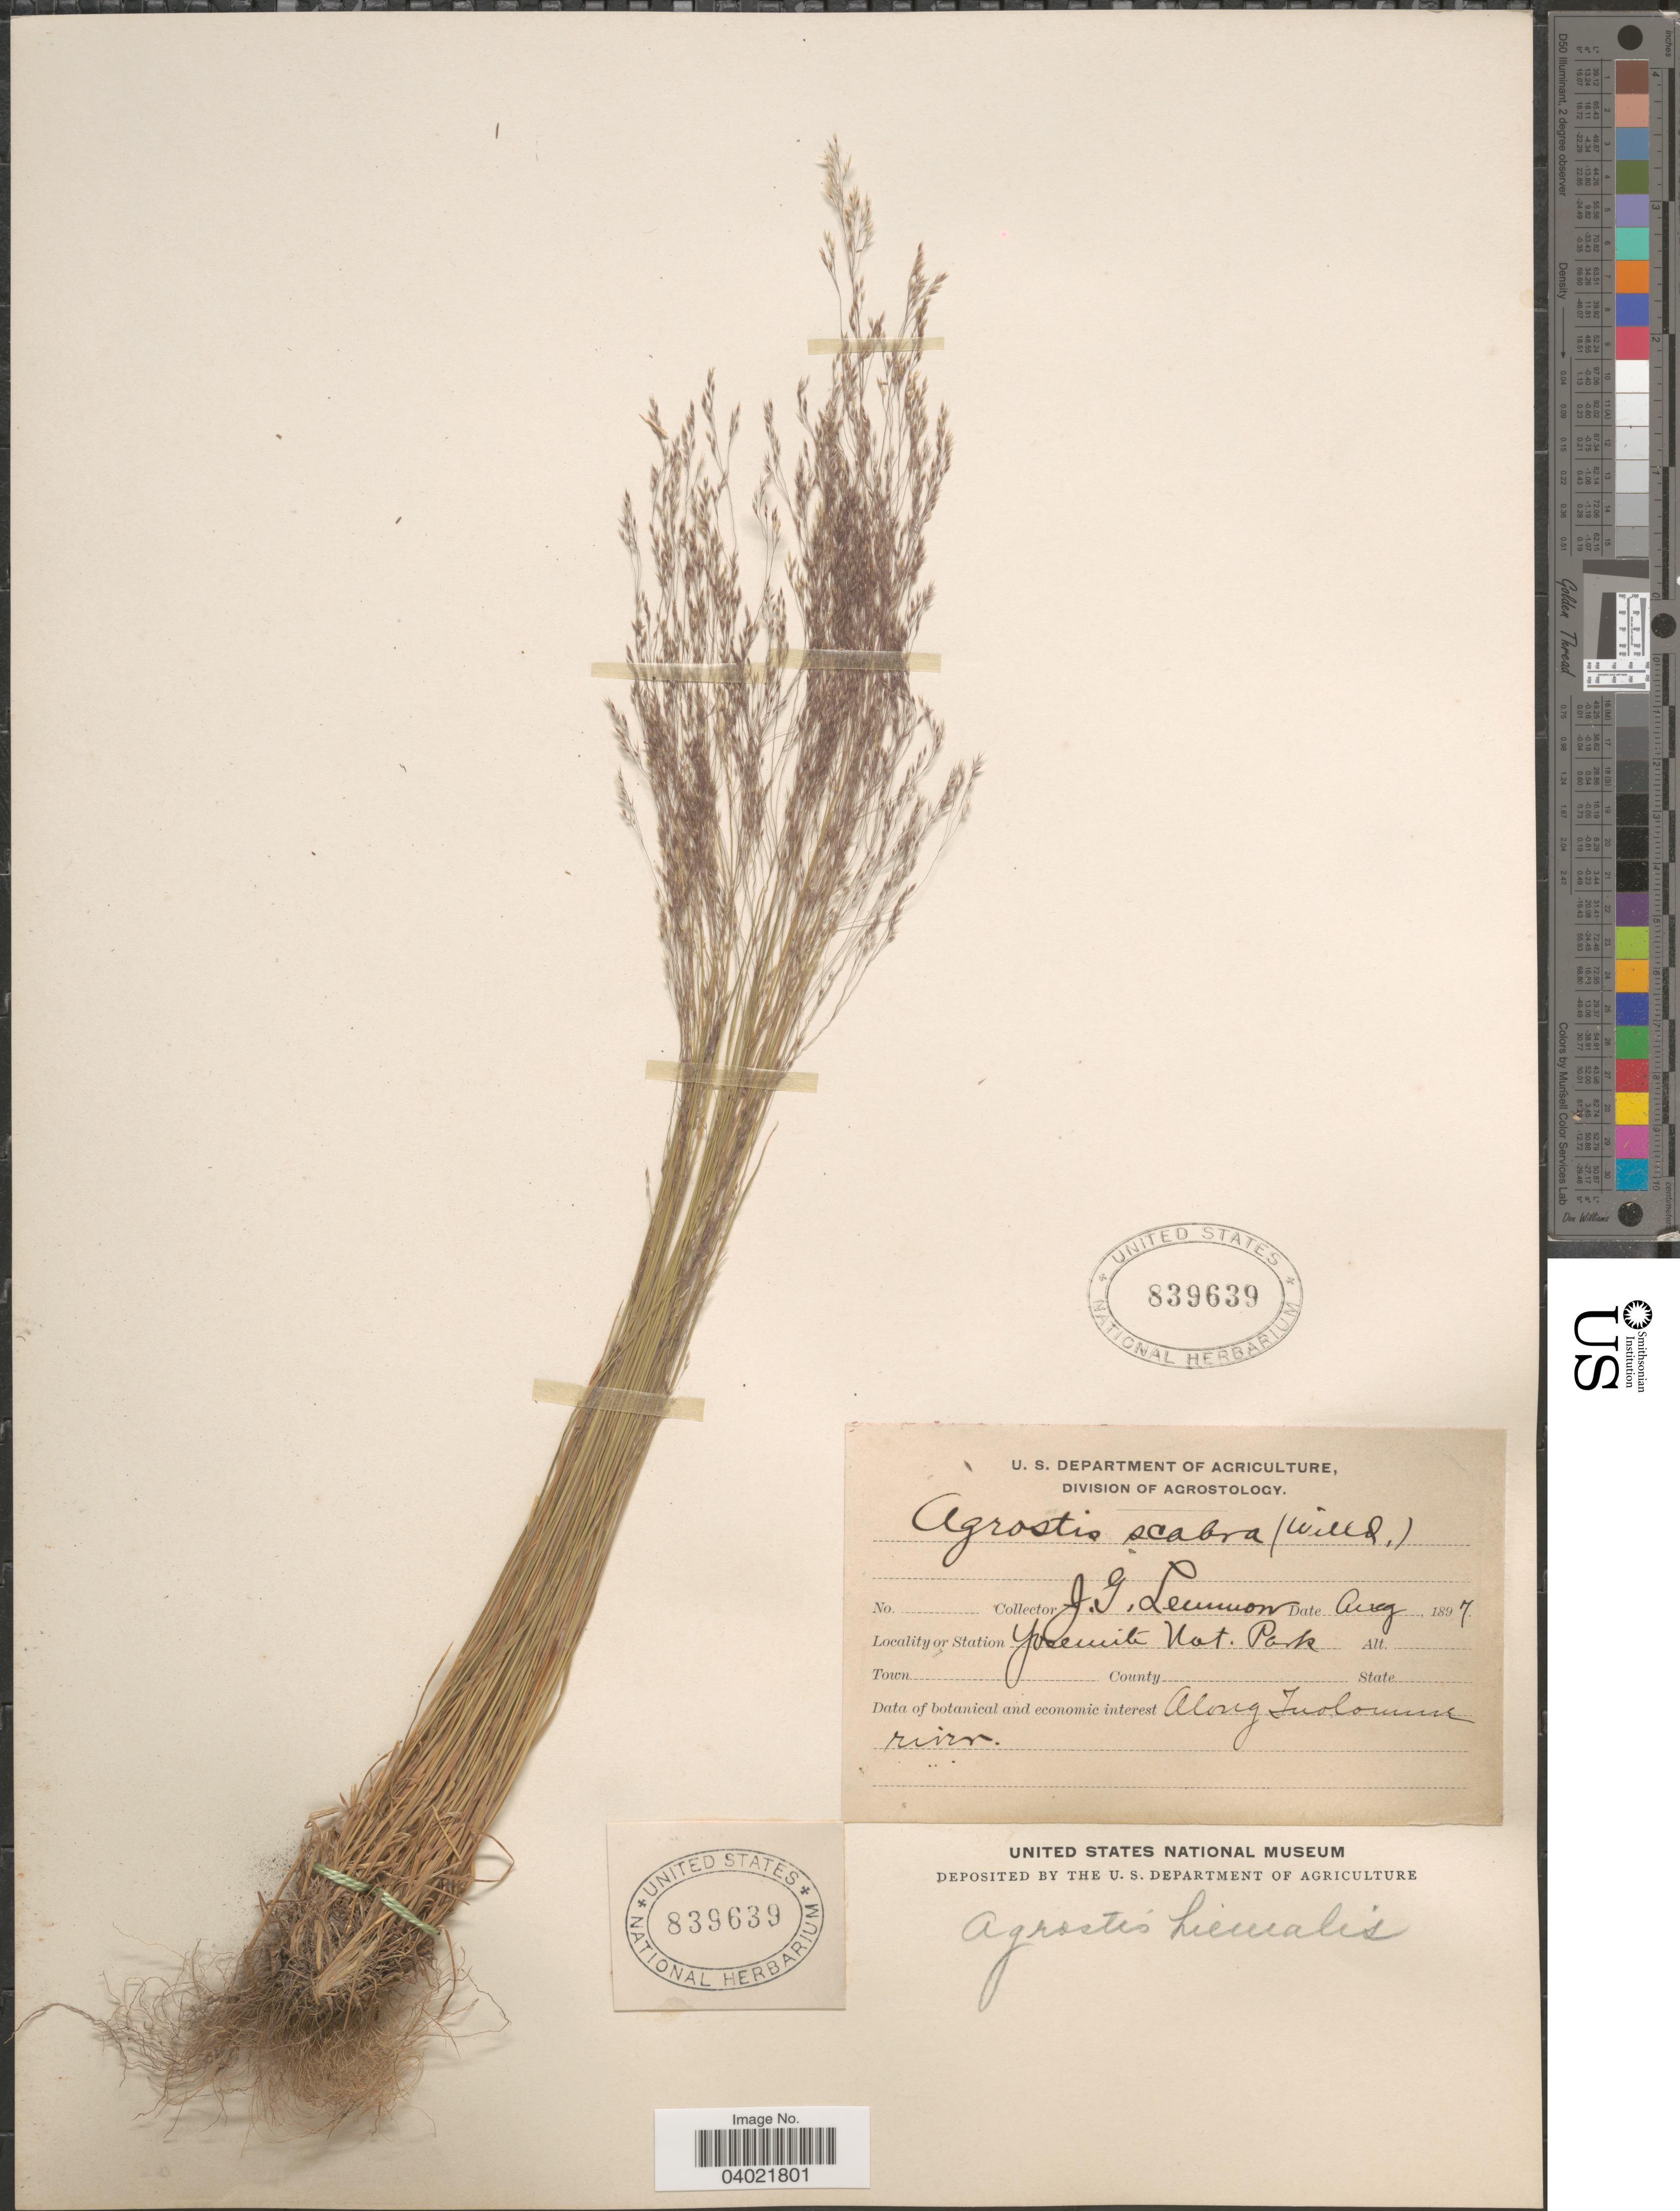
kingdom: Plantae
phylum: Tracheophyta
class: Liliopsida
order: Poales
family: Poaceae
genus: Agrostis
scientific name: Agrostis scabra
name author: Willd.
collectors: J. Lemmon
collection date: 1897-08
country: United States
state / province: California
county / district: Tuolumne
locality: Yosemite Nat. Park. Along Tuolumne river.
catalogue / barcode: US 839639